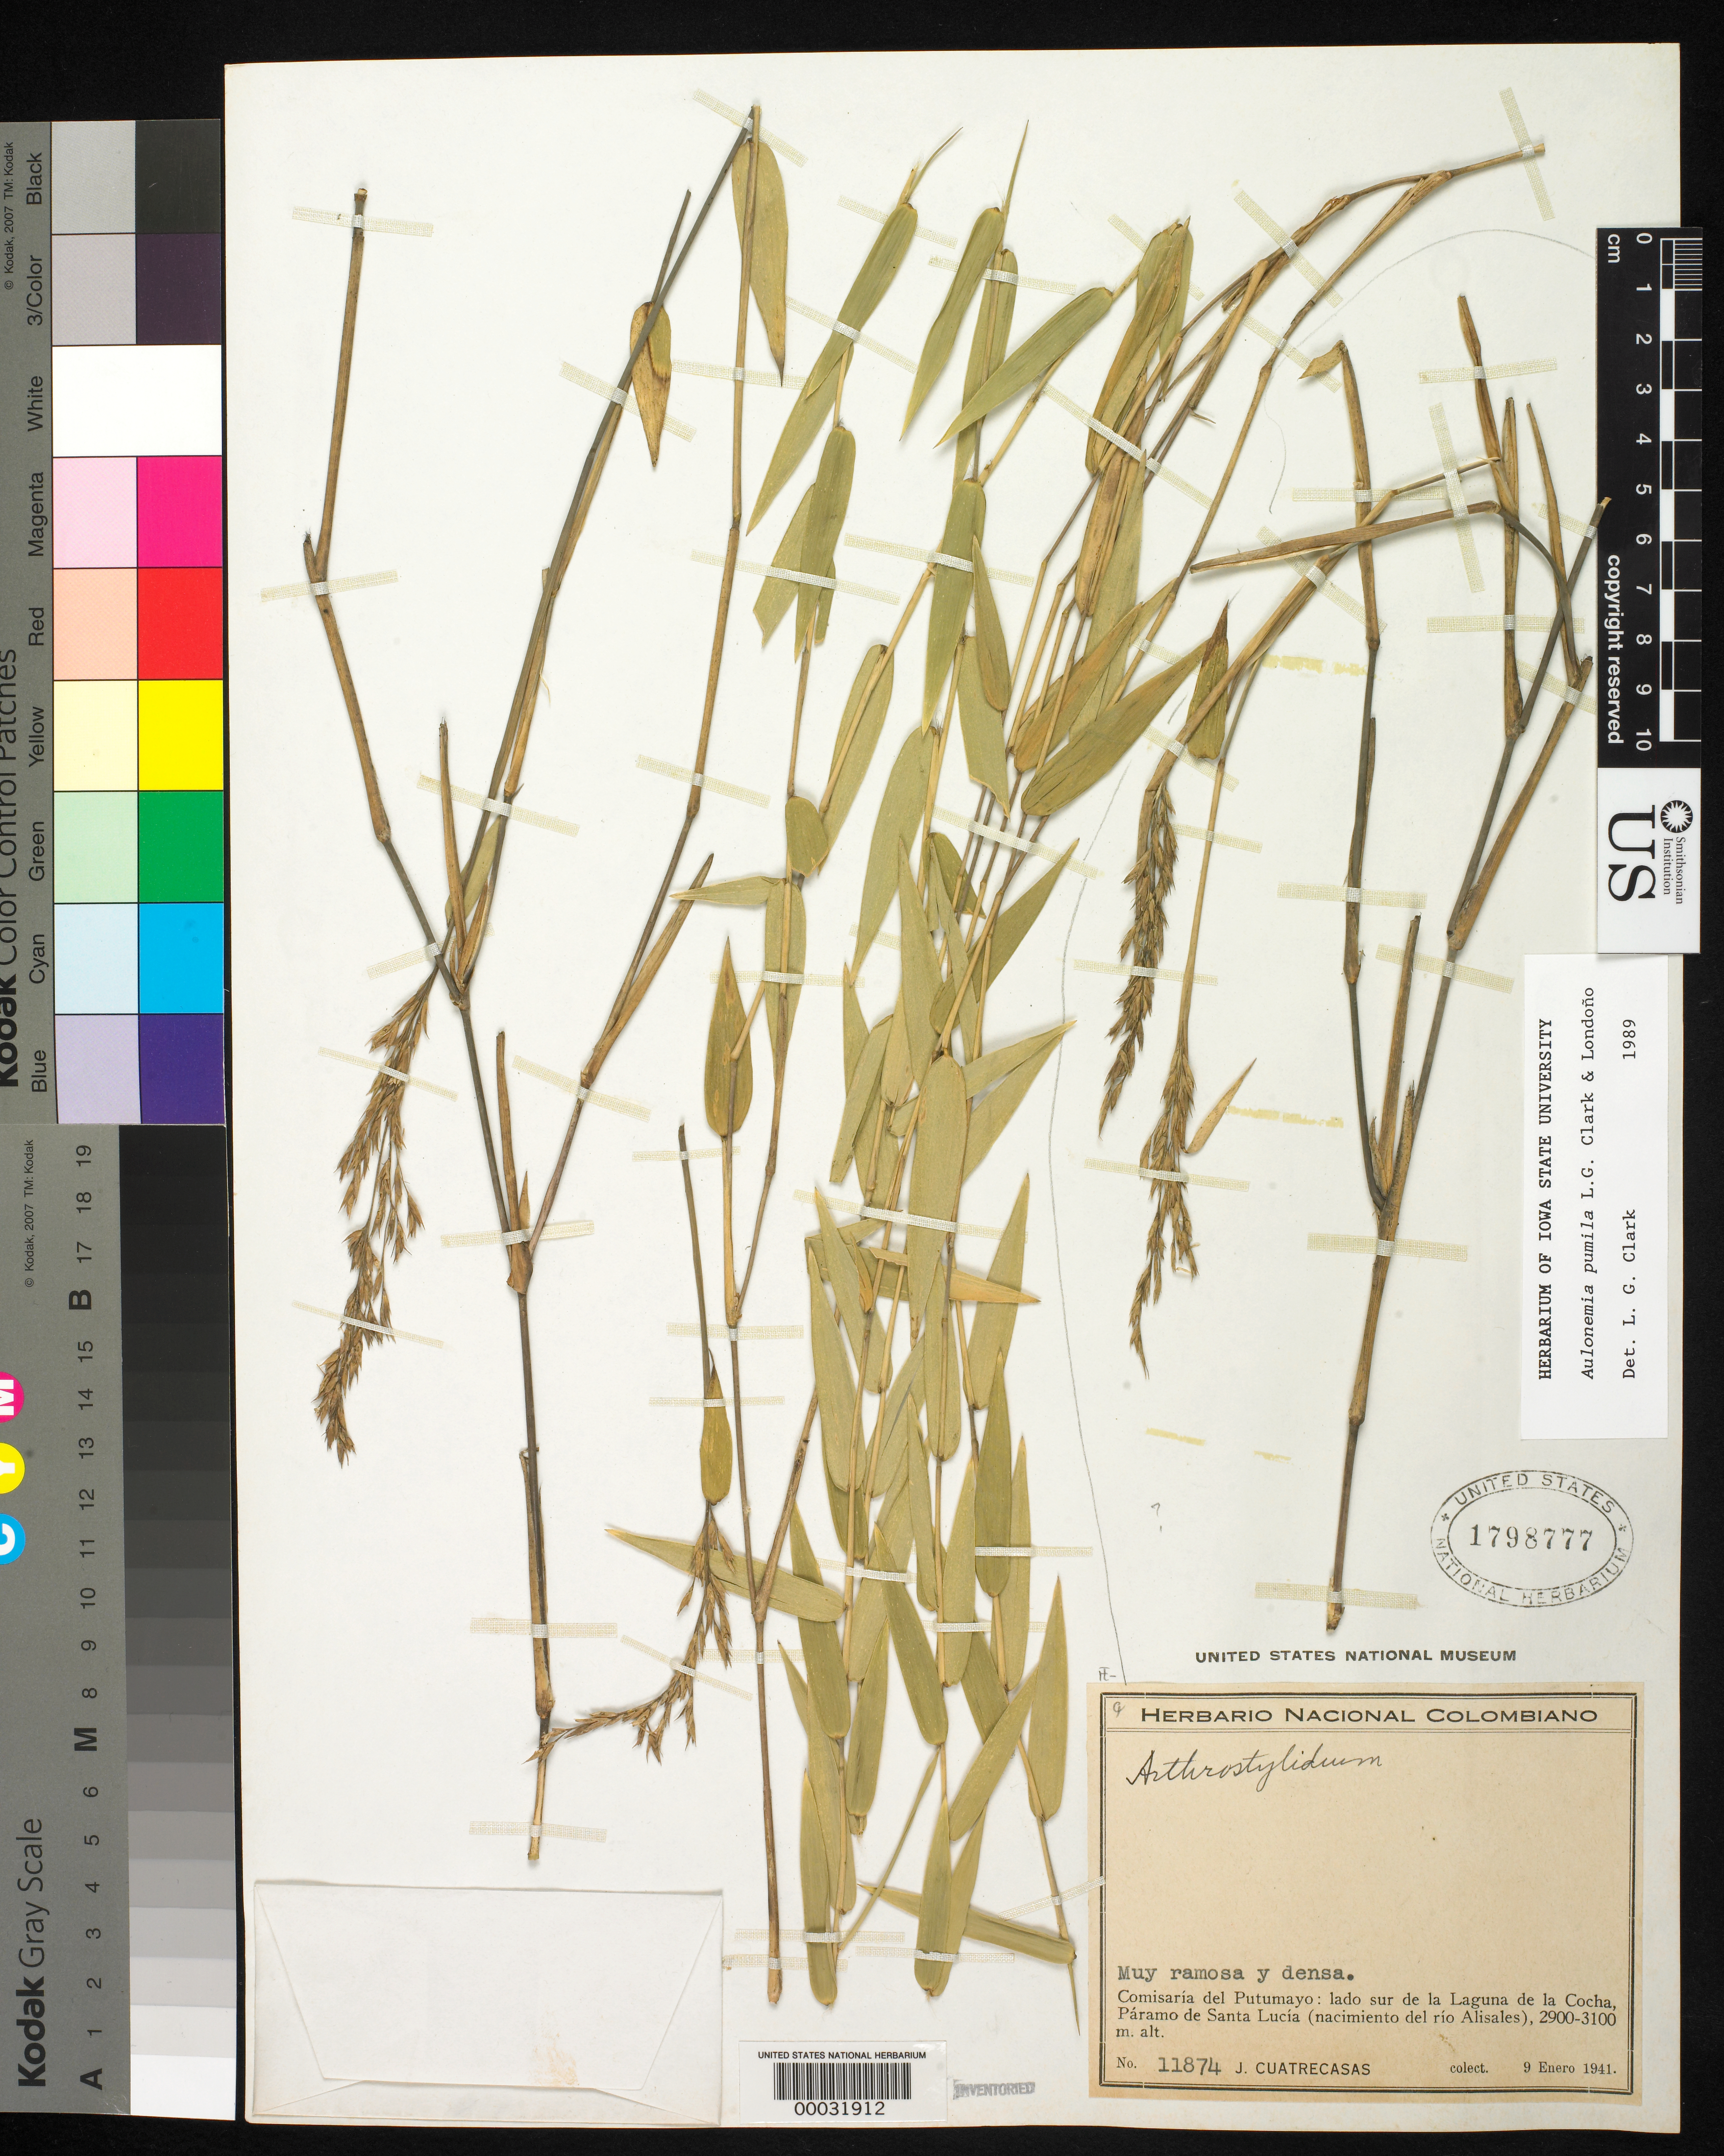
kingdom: Plantae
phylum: Tracheophyta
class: Liliopsida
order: Poales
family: Poaceae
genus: Aulonemia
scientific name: Aulonemia pumila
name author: L.G. Clark & Londoño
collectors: J. Cuatrecasas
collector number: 11874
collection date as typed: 09 Jan 1941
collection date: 1941-01-09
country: Colombia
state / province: Putumayo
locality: Laguna de la Cocha, Paramo de Santa Lucia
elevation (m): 2900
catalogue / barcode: US 1798777